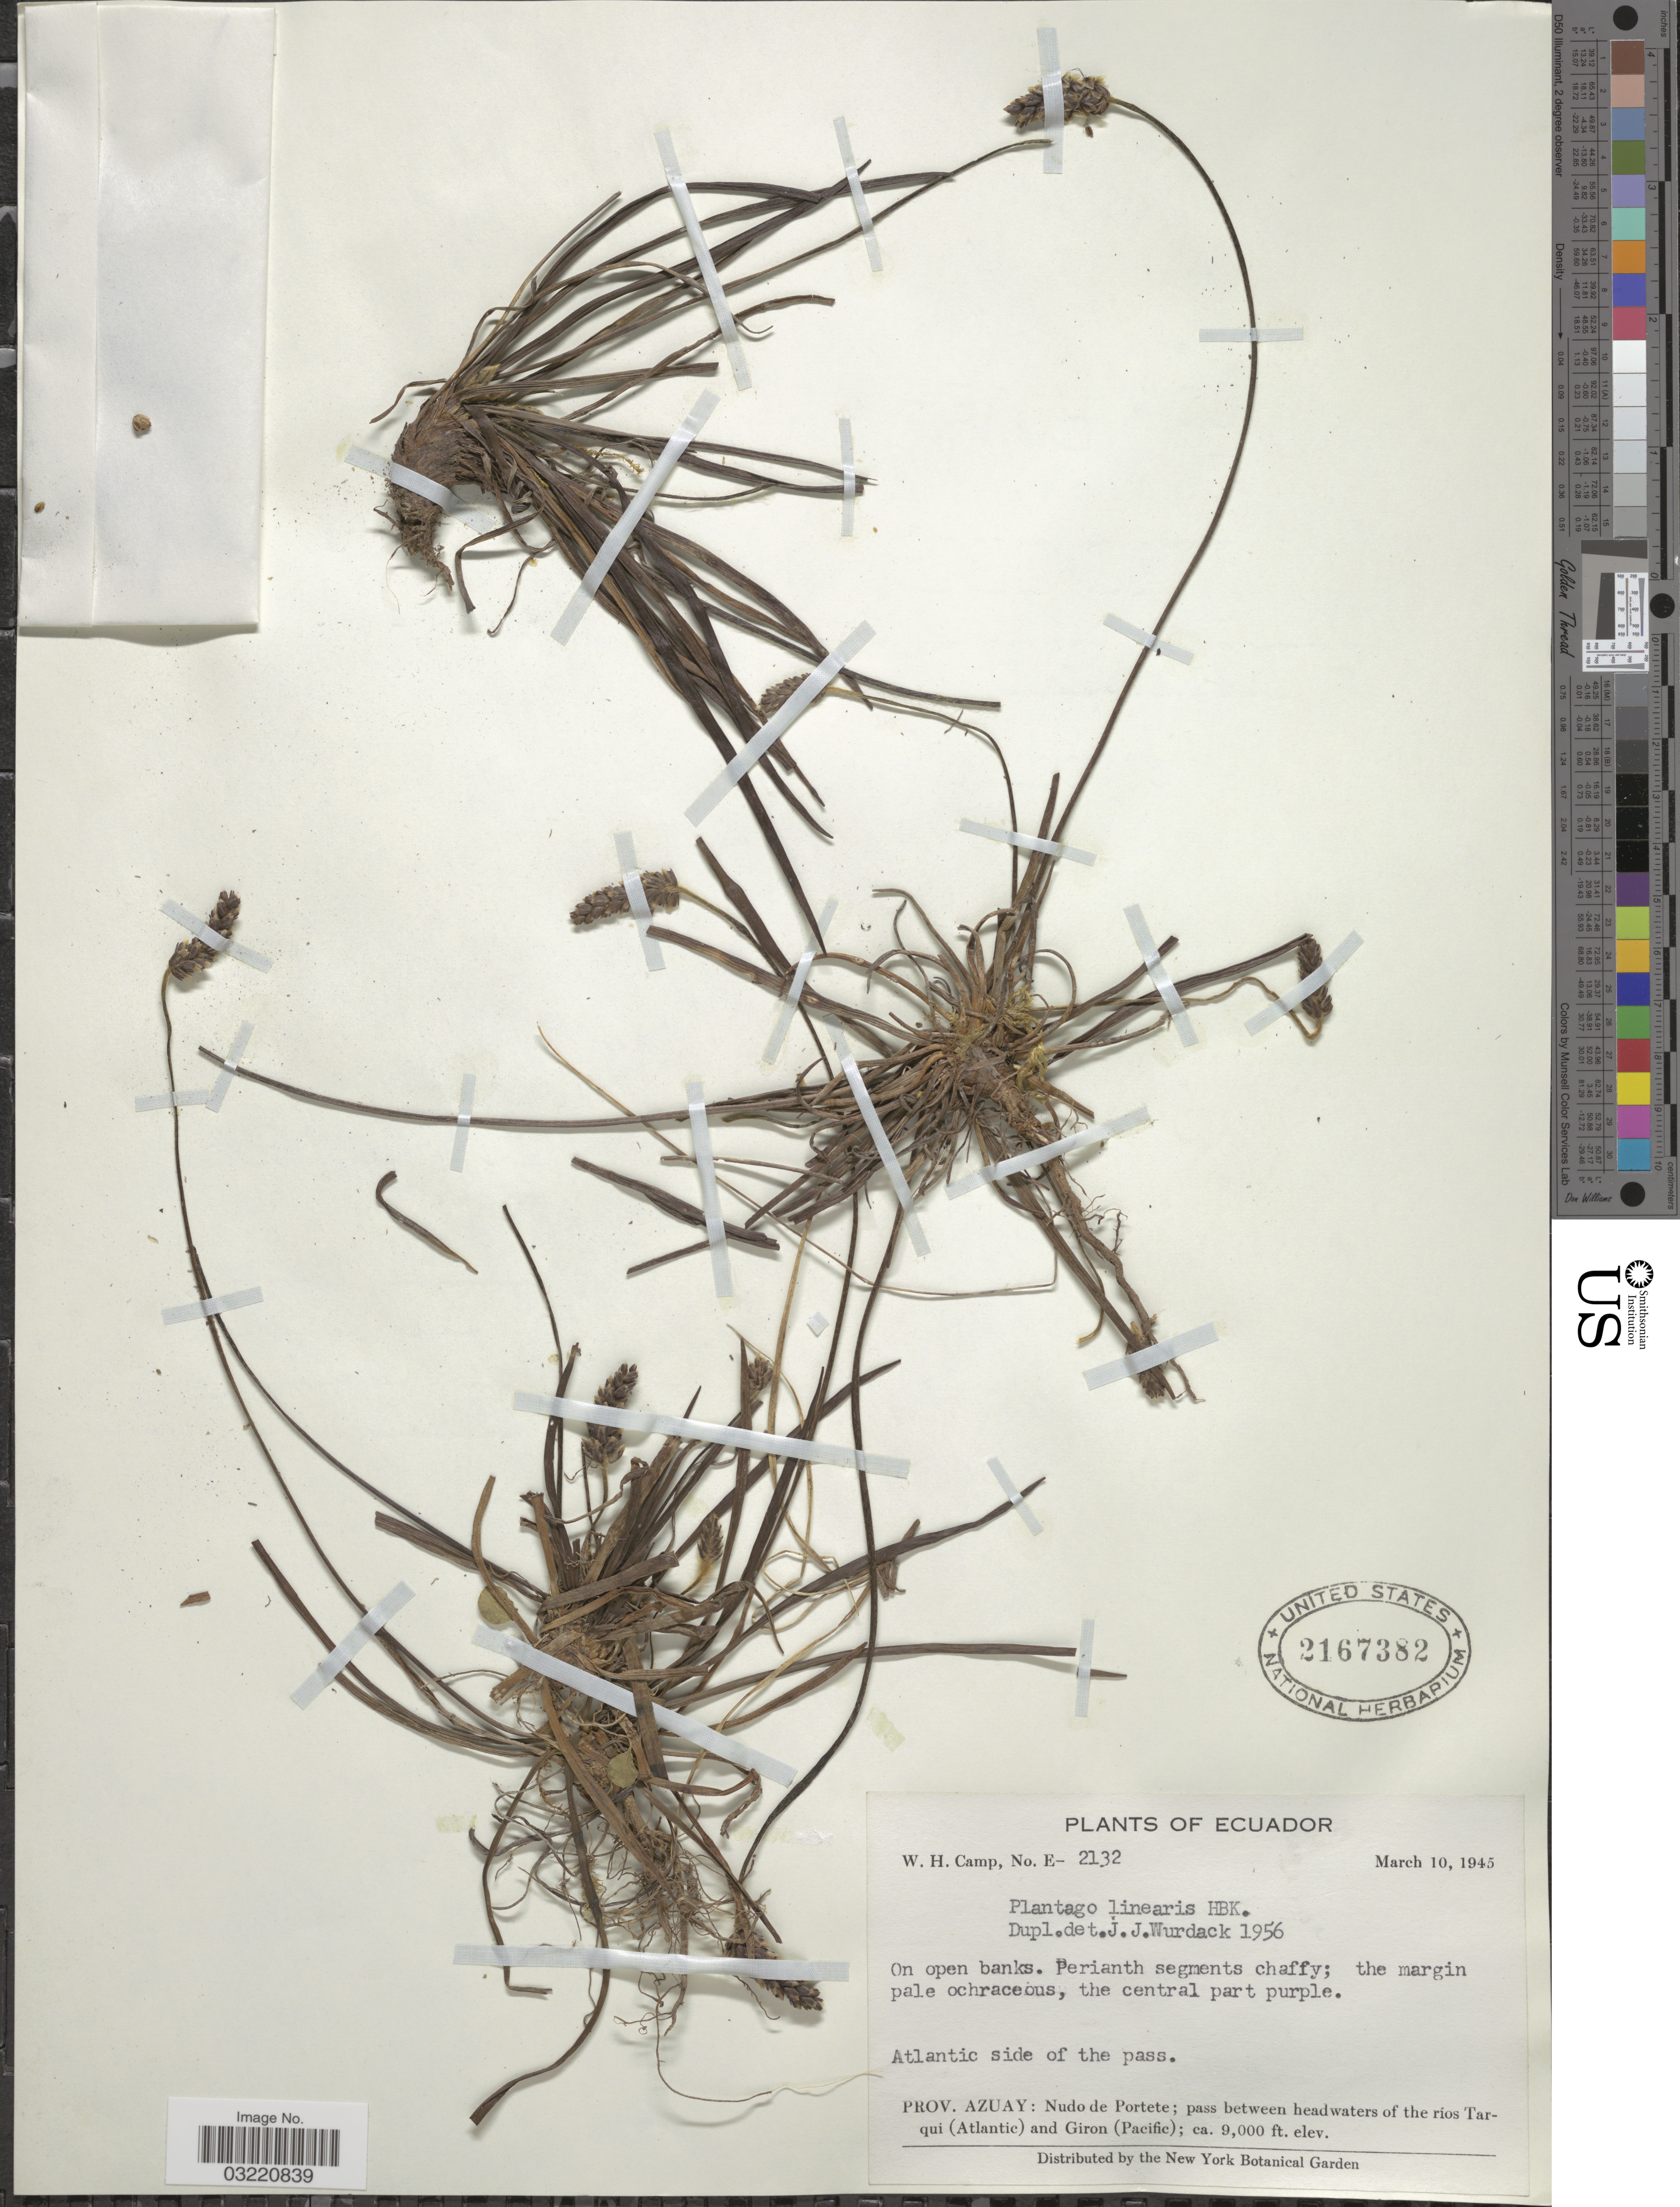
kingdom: Plantae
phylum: Tracheophyta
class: Magnoliopsida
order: Lamiales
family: Plantaginaceae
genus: Plantago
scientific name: Plantago linearis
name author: Kunth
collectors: W. H. Camp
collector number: E-2132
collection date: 1945-03-10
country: Ecuador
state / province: Azuay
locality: Nudo de Portete; pass between headwaters of the rios Tarqui (Atlantic) and Giron (Pacific).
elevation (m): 2743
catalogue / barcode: US 2167382